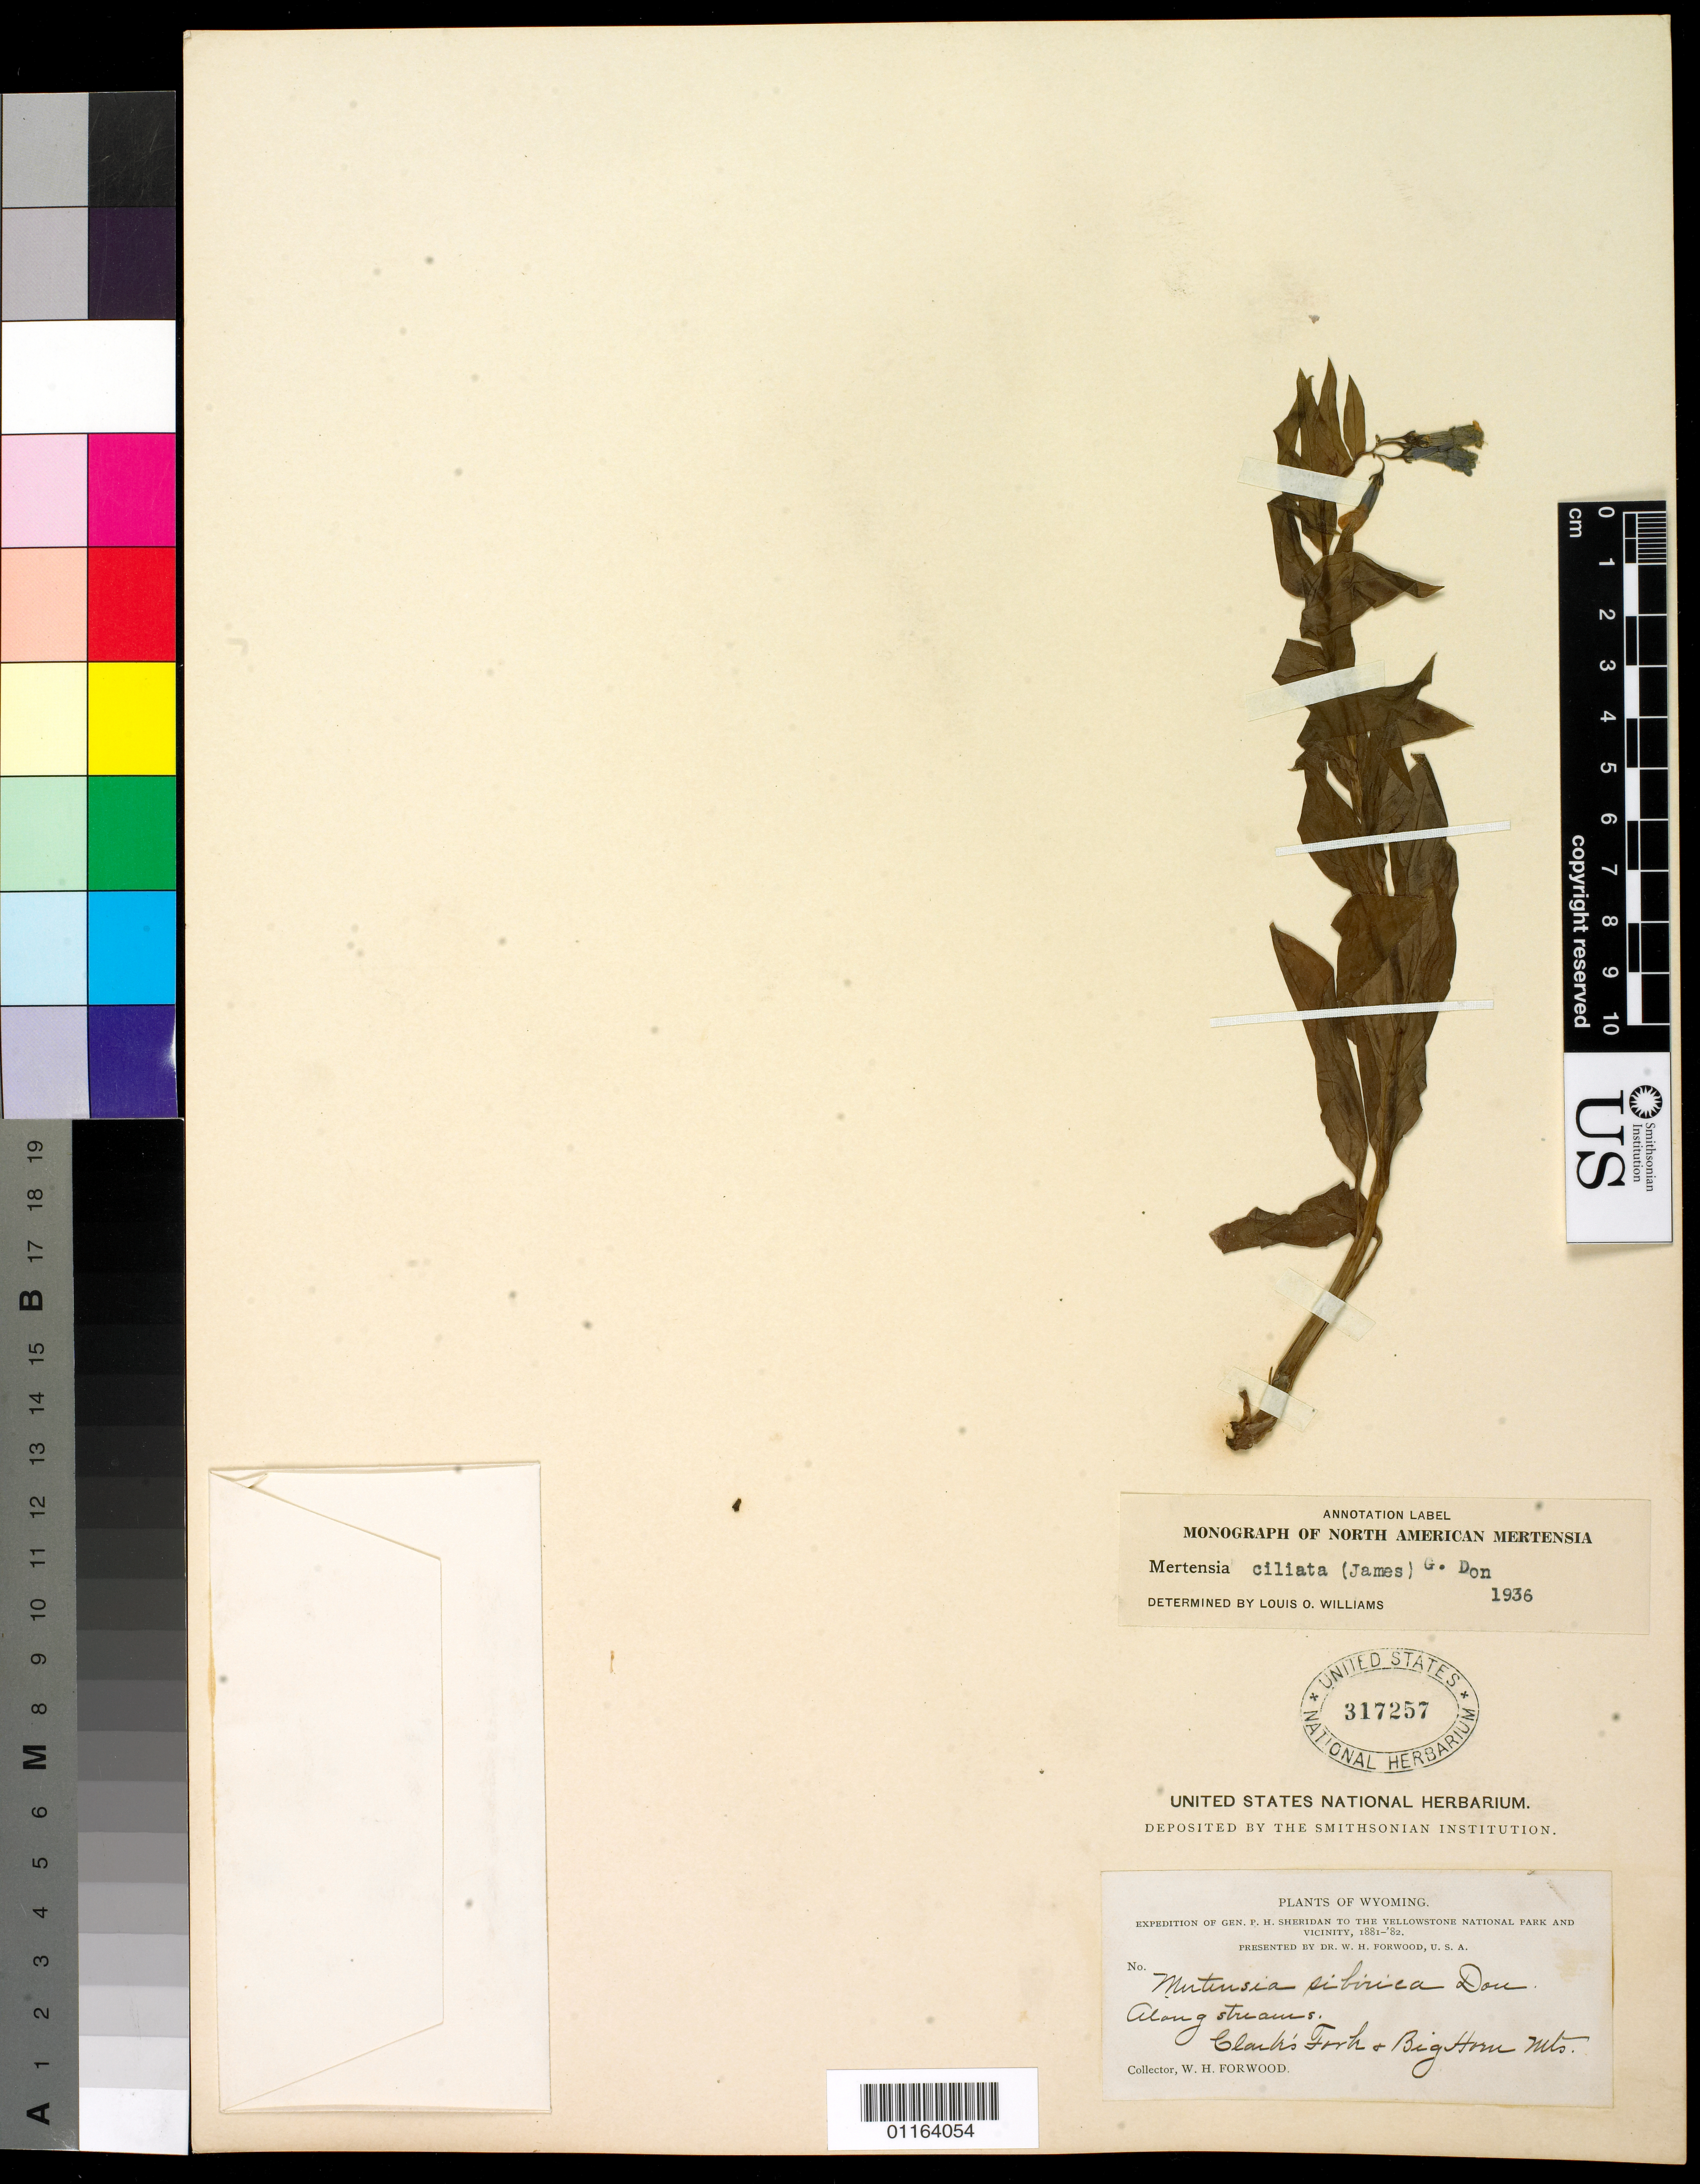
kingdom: Plantae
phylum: Tracheophyta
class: Magnoliopsida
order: Boraginales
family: Boraginaceae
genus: Mertensia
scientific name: Mertensia ciliata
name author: (James) G. Don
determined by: Williams, Louis O.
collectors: W. Forwood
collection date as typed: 1881 to -- --- 1882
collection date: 1881/1882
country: United States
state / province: Wyoming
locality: Clark's Fork and Big Horn Mts.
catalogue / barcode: US 317257